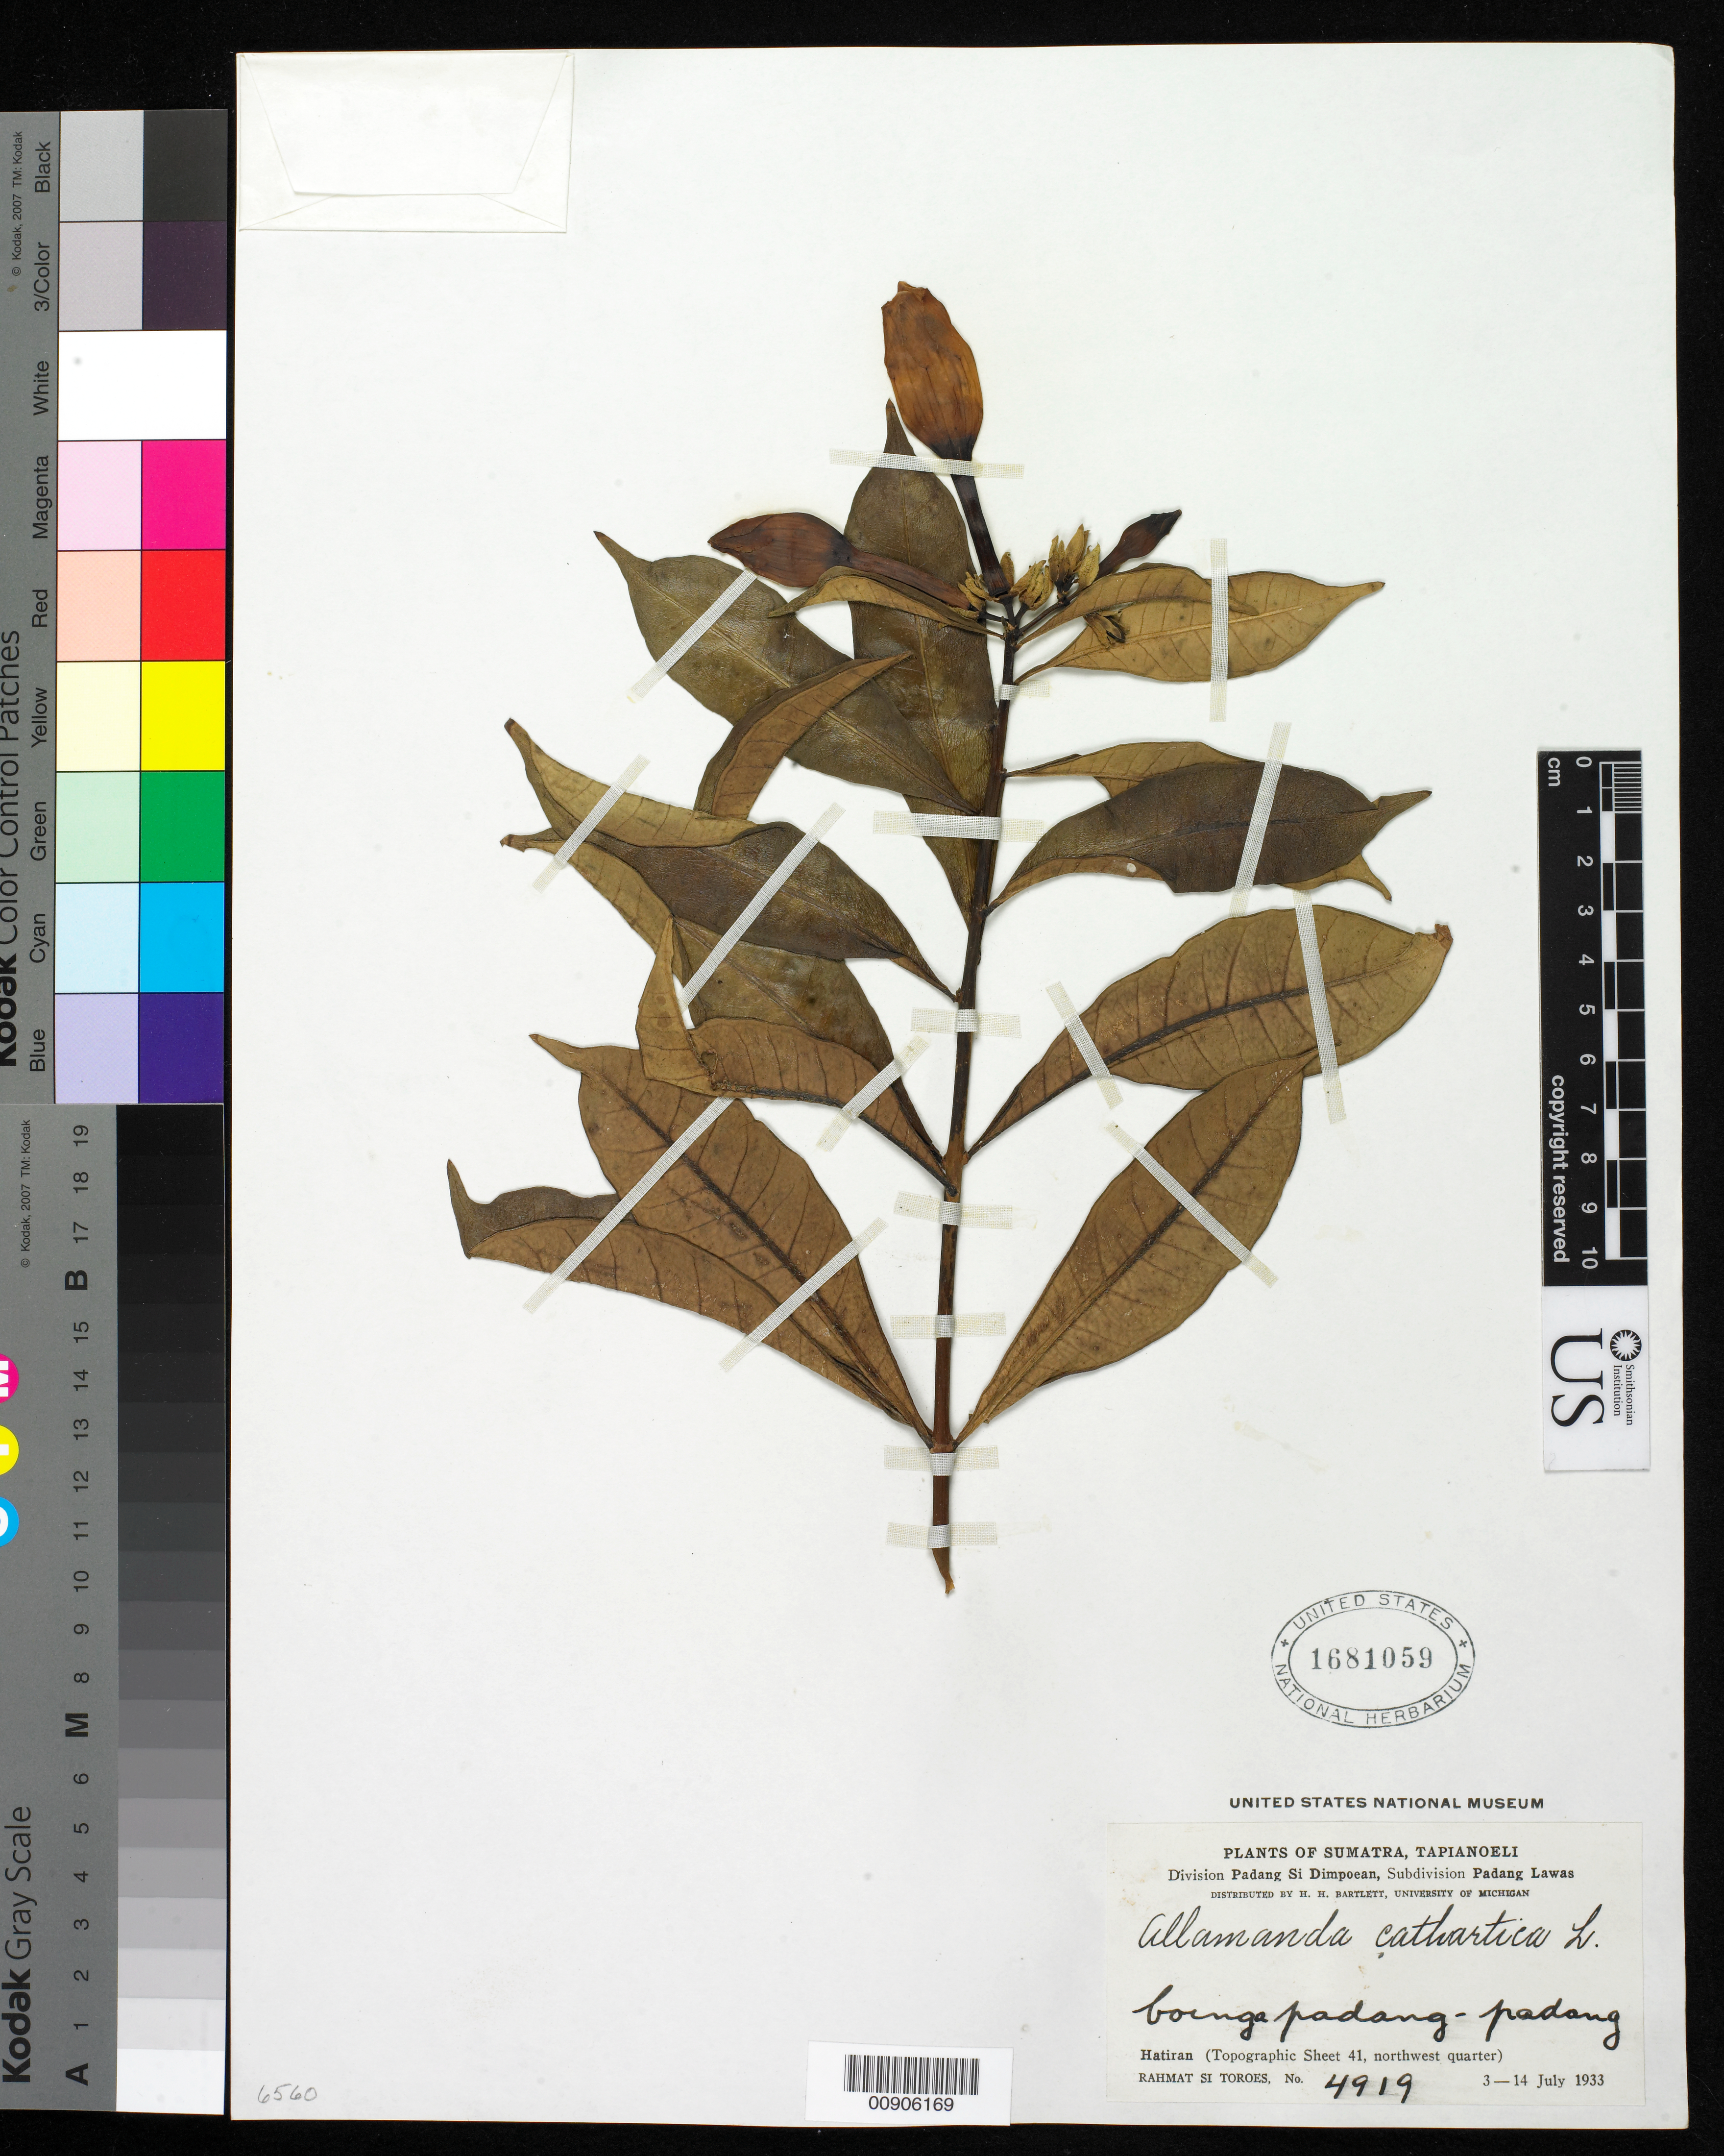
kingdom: Plantae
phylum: Tracheophyta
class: Magnoliopsida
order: Gentianales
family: Apocynaceae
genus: Allamanda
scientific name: Allamanda cathartica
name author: L.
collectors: Rahmat Si Boeea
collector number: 4919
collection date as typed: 03 Jul 1933 to 14 Jul 1933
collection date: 1933-07-03/1933-07-14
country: Indonesia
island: Sumatra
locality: Tapianoeli, Division Padang Si Dimpoean, Subdivision Padang Lawas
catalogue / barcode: US 1681059